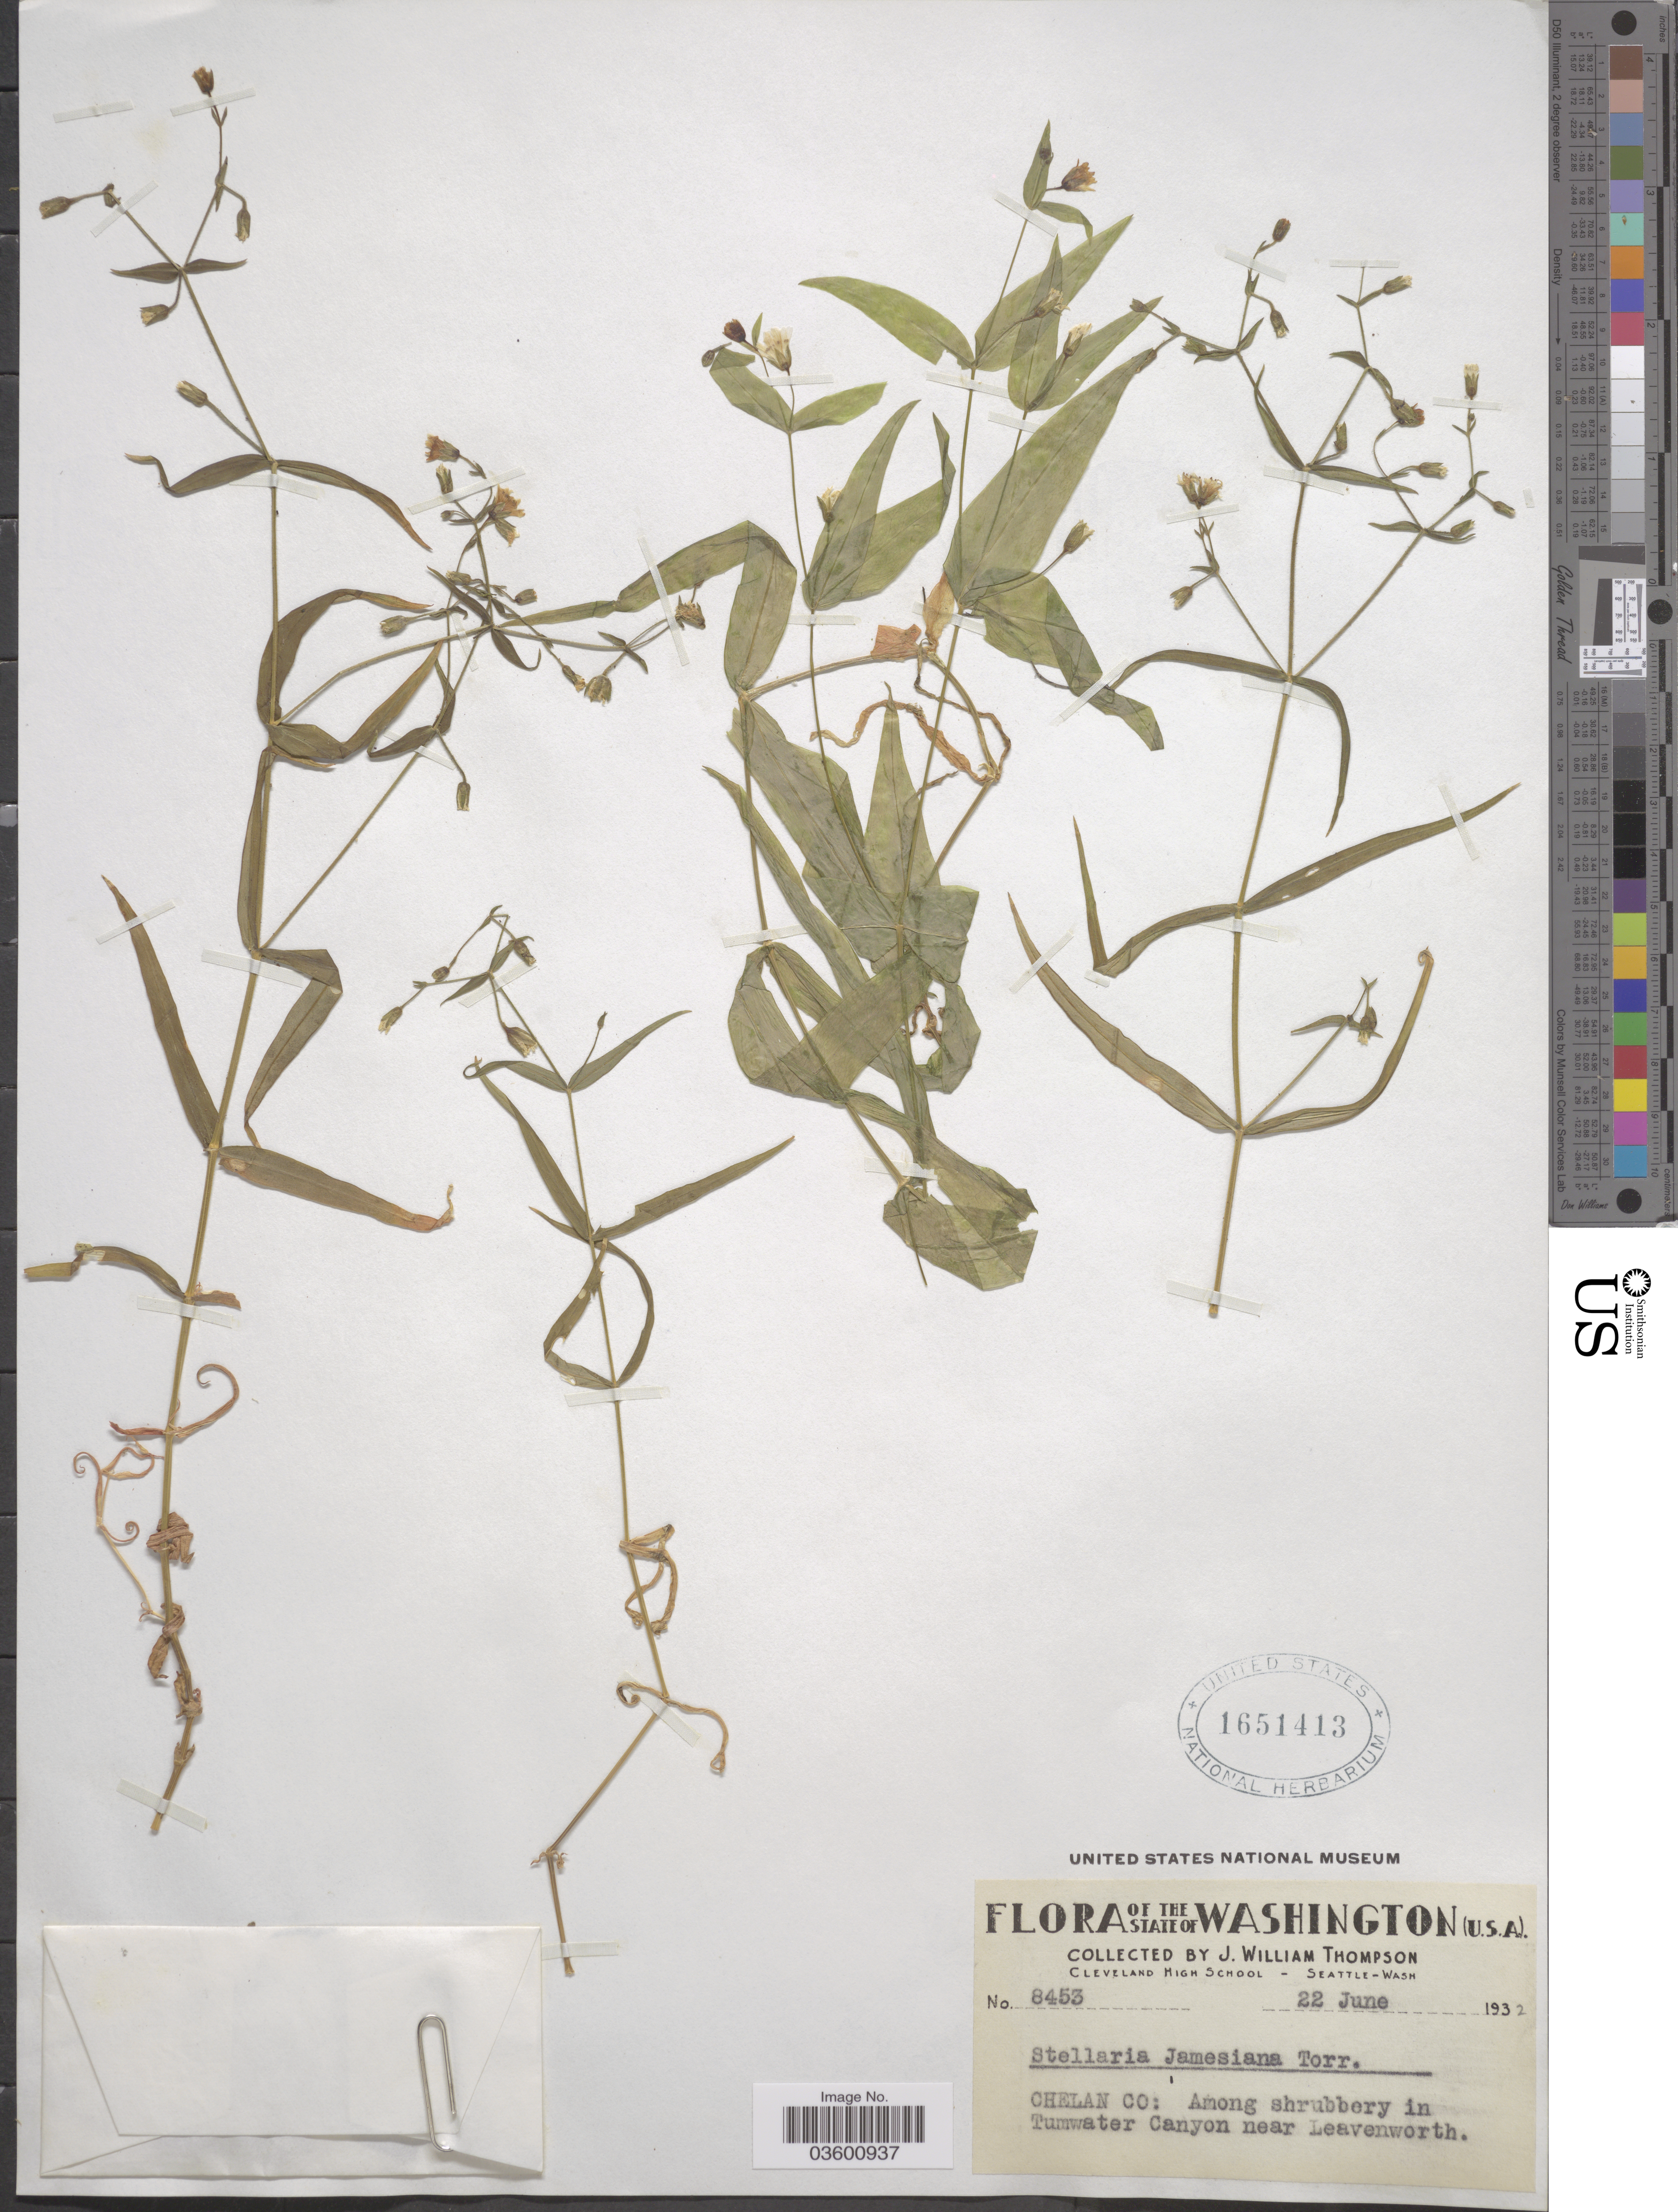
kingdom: Plantae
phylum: Tracheophyta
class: Magnoliopsida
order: Caryophyllales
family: Caryophyllaceae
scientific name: Torreyostellaria jamesiana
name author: (Torr.) Gang Yao et al.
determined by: Strong, M. T., (US), Smithsonian Institution - National Museum of Natural History (UNITED STATES)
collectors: J. W. Thompson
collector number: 8453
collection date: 1932-06-22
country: United States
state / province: Washington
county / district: Chelan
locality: Chelan Co: Among shrubbery in Tumwater Canyon near Leavenworth.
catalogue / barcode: US 1651413